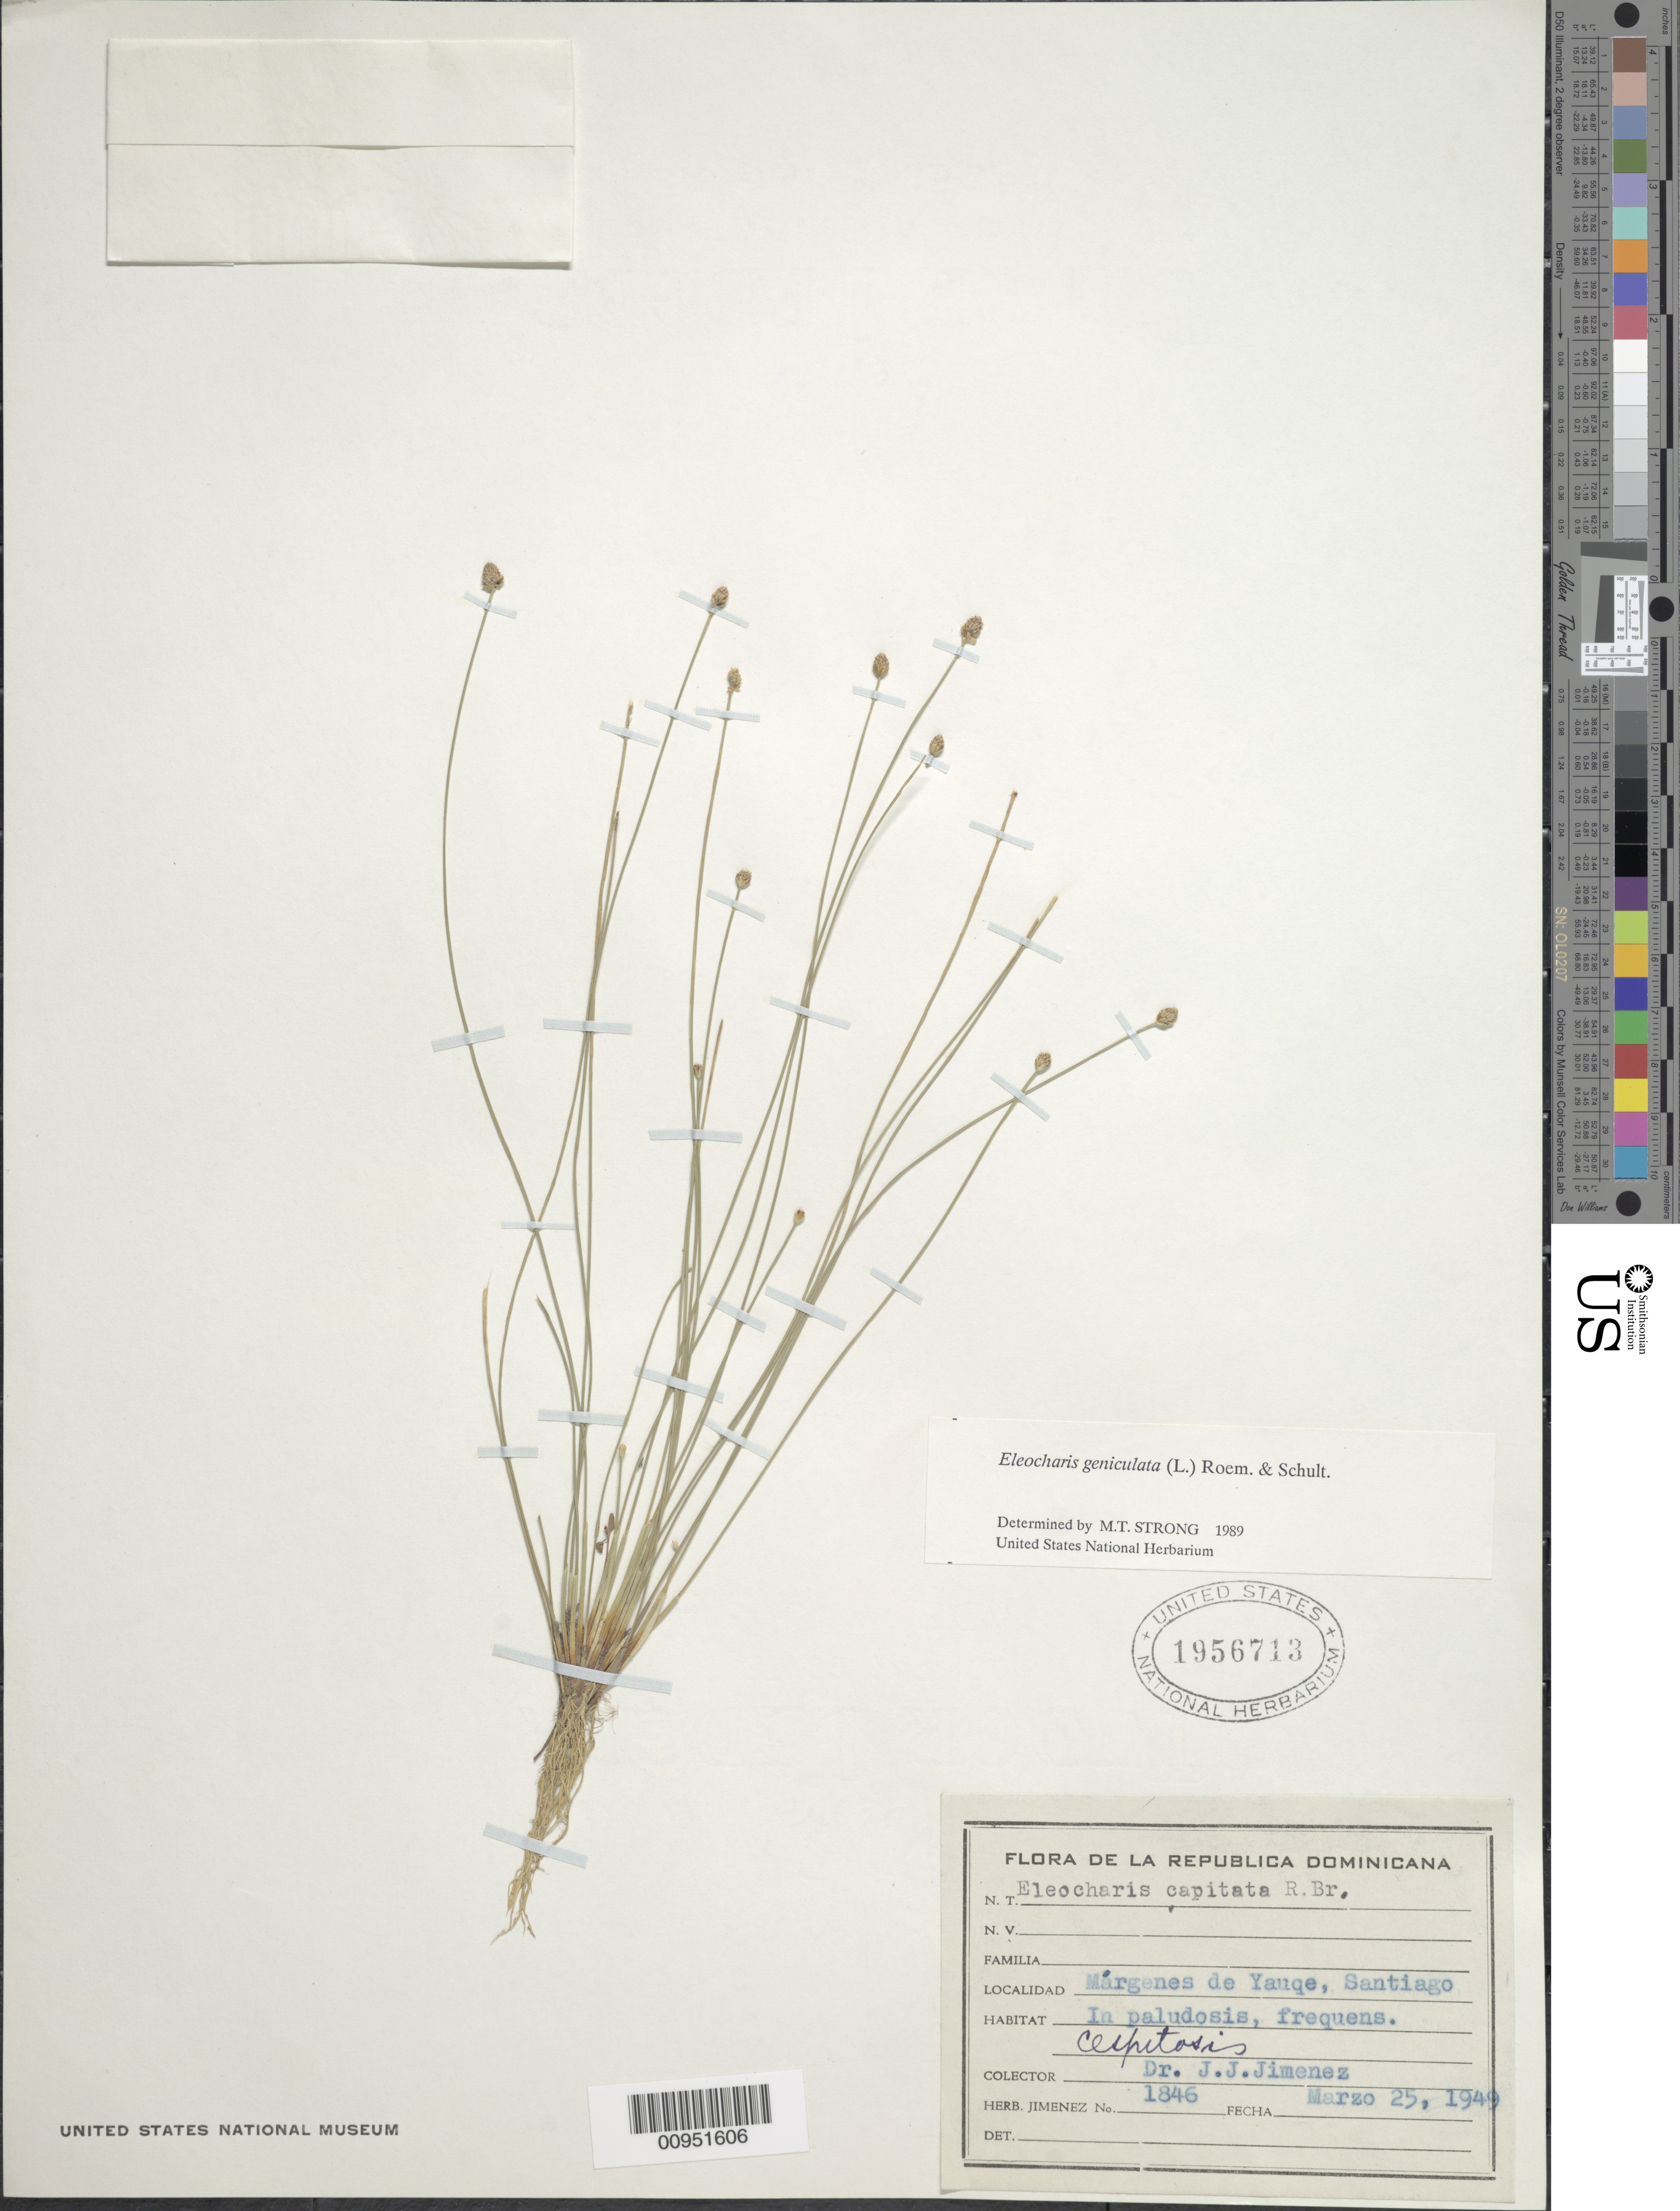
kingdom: Plantae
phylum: Tracheophyta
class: Liliopsida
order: Poales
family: Cyperaceae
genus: Eleocharis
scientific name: Eleocharis geniculata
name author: (L.) Roem. & Schult.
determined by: Strong, M. T., (US), Smithsonian Institution - National Museum of Natural History (UNITED STATES)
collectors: J. J. Jiménez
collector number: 1846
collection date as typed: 25 Mar 1949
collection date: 1949-03-25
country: Dominican Republic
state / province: Santiago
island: Hispaniola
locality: Márgenes de Yauqe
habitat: In paludosis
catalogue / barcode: US 1956713